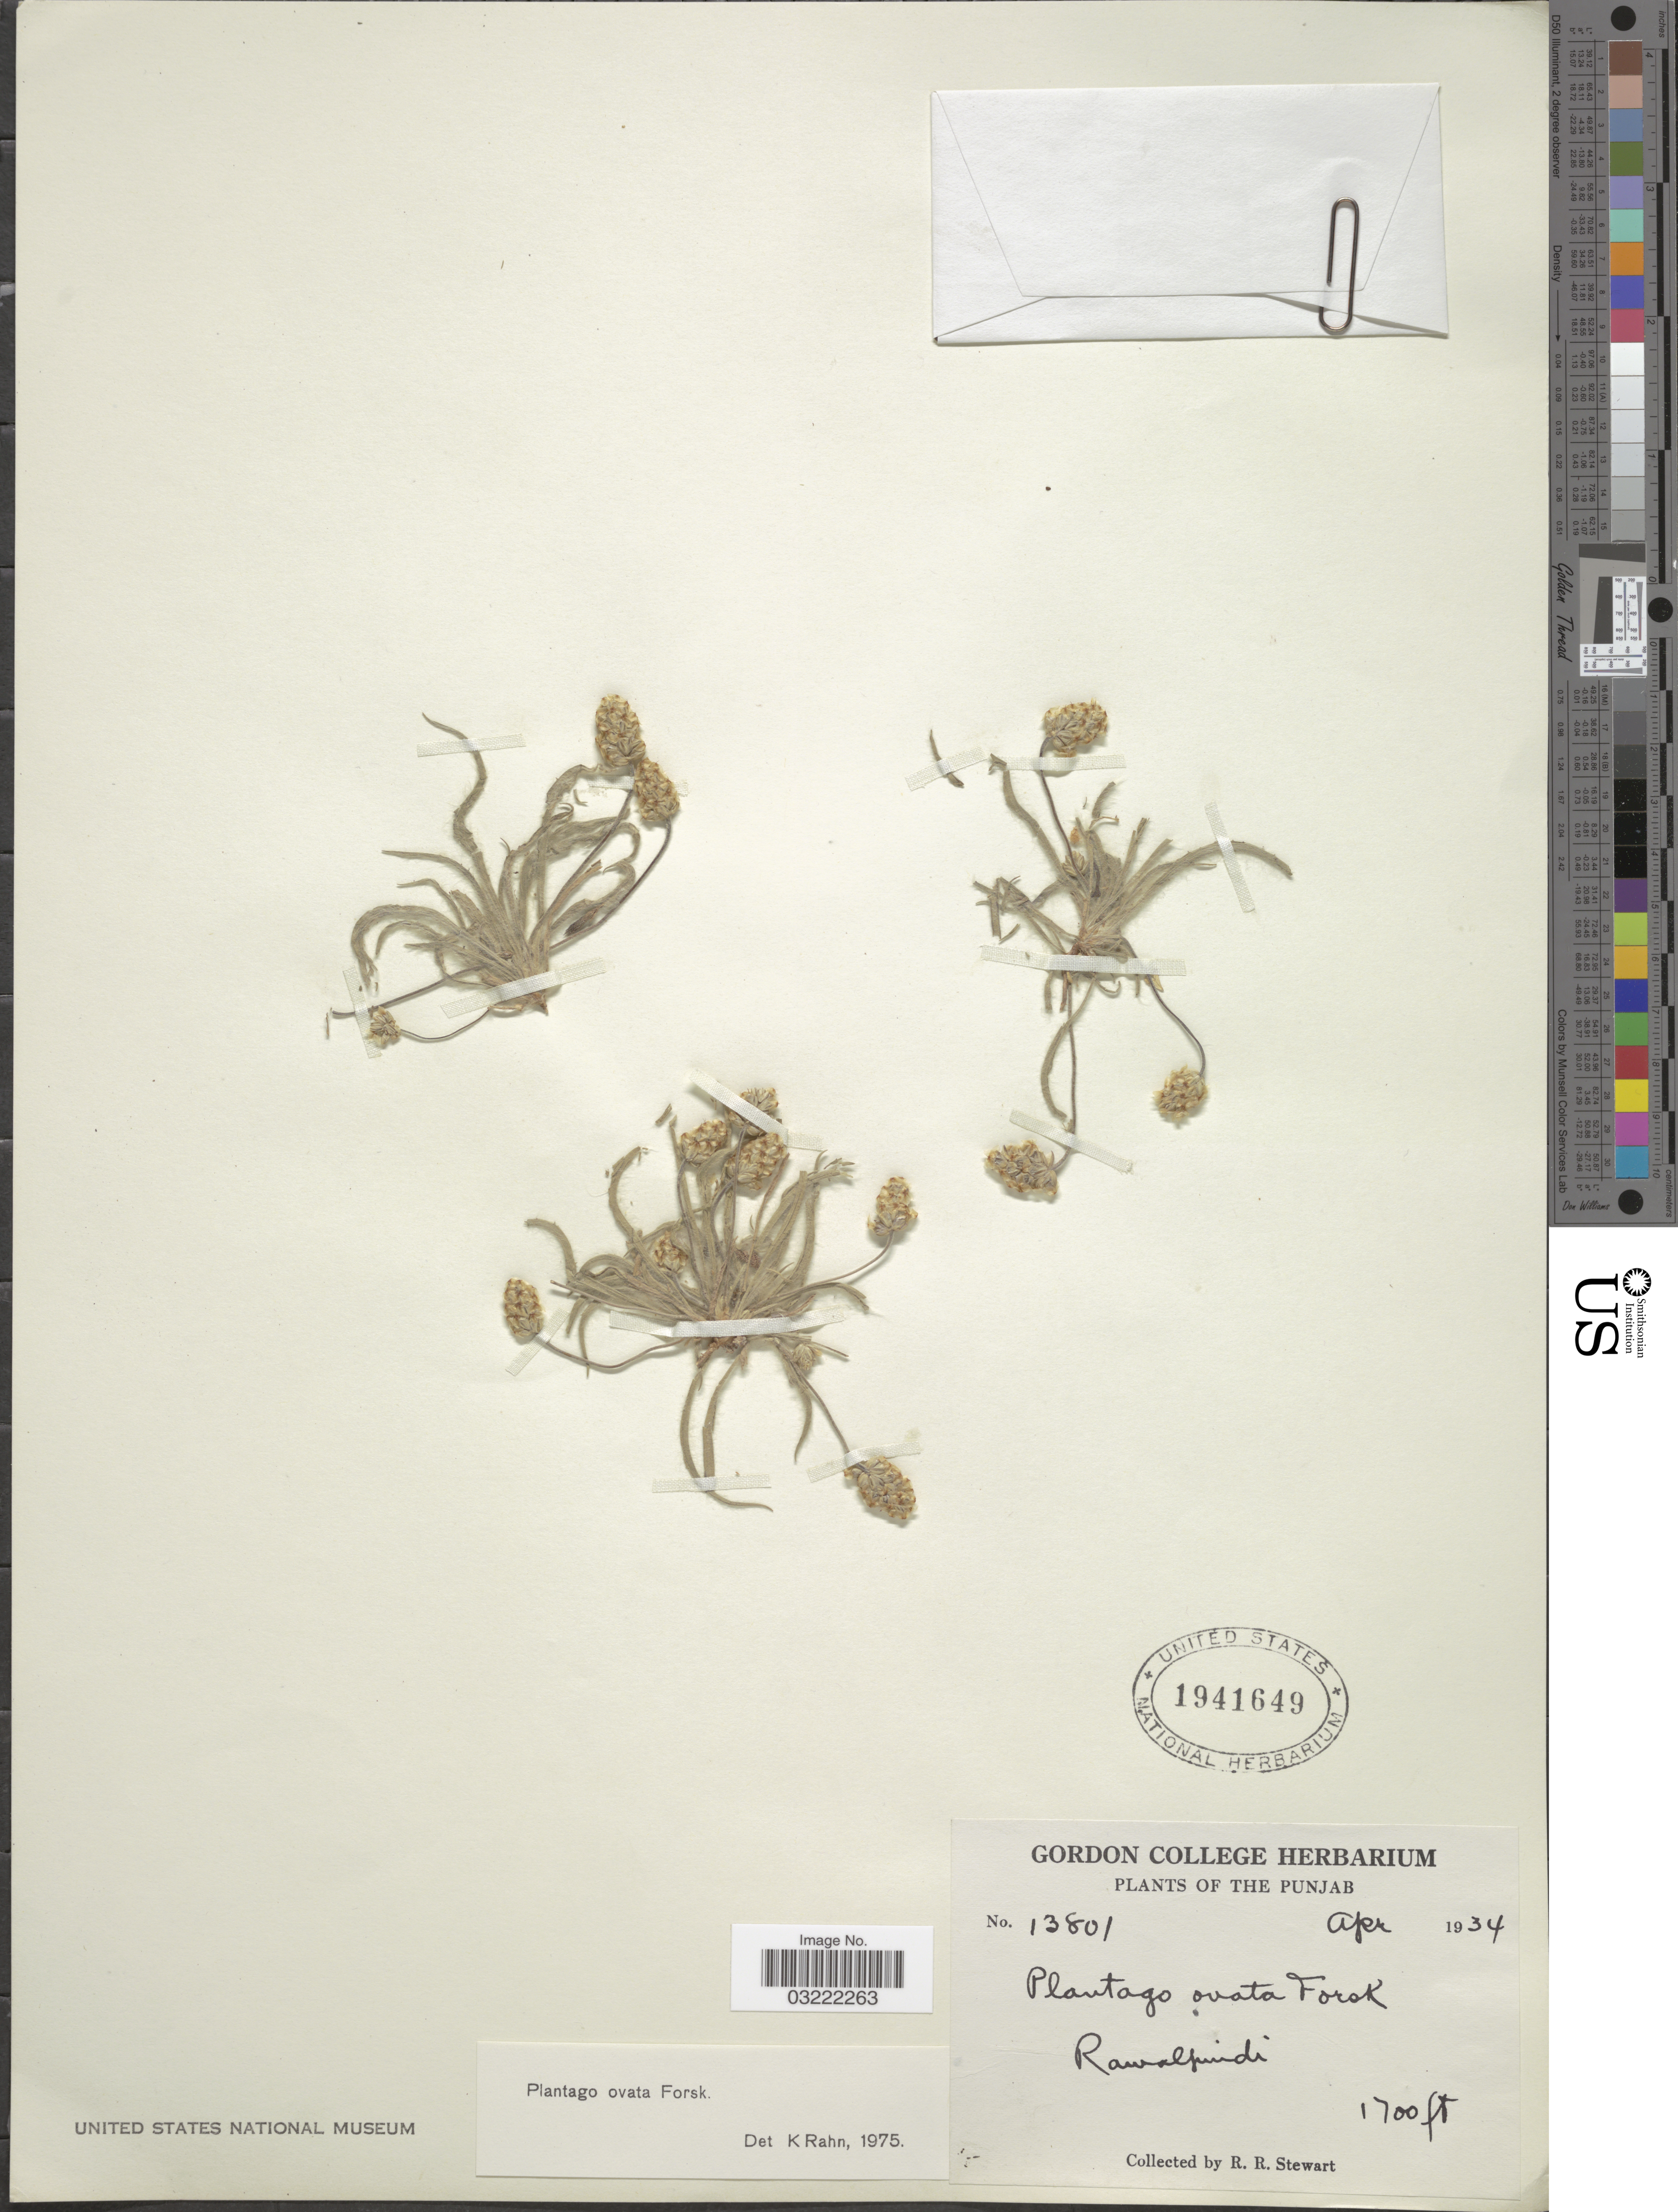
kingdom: Plantae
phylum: Tracheophyta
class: Magnoliopsida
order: Lamiales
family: Plantaginaceae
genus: Plantago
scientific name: Plantago ovata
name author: Forssk.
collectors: R. Stewart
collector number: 13801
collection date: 1934-04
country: Pakistan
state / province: Punjab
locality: Rawalpindi.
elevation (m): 518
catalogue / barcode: US 1941649